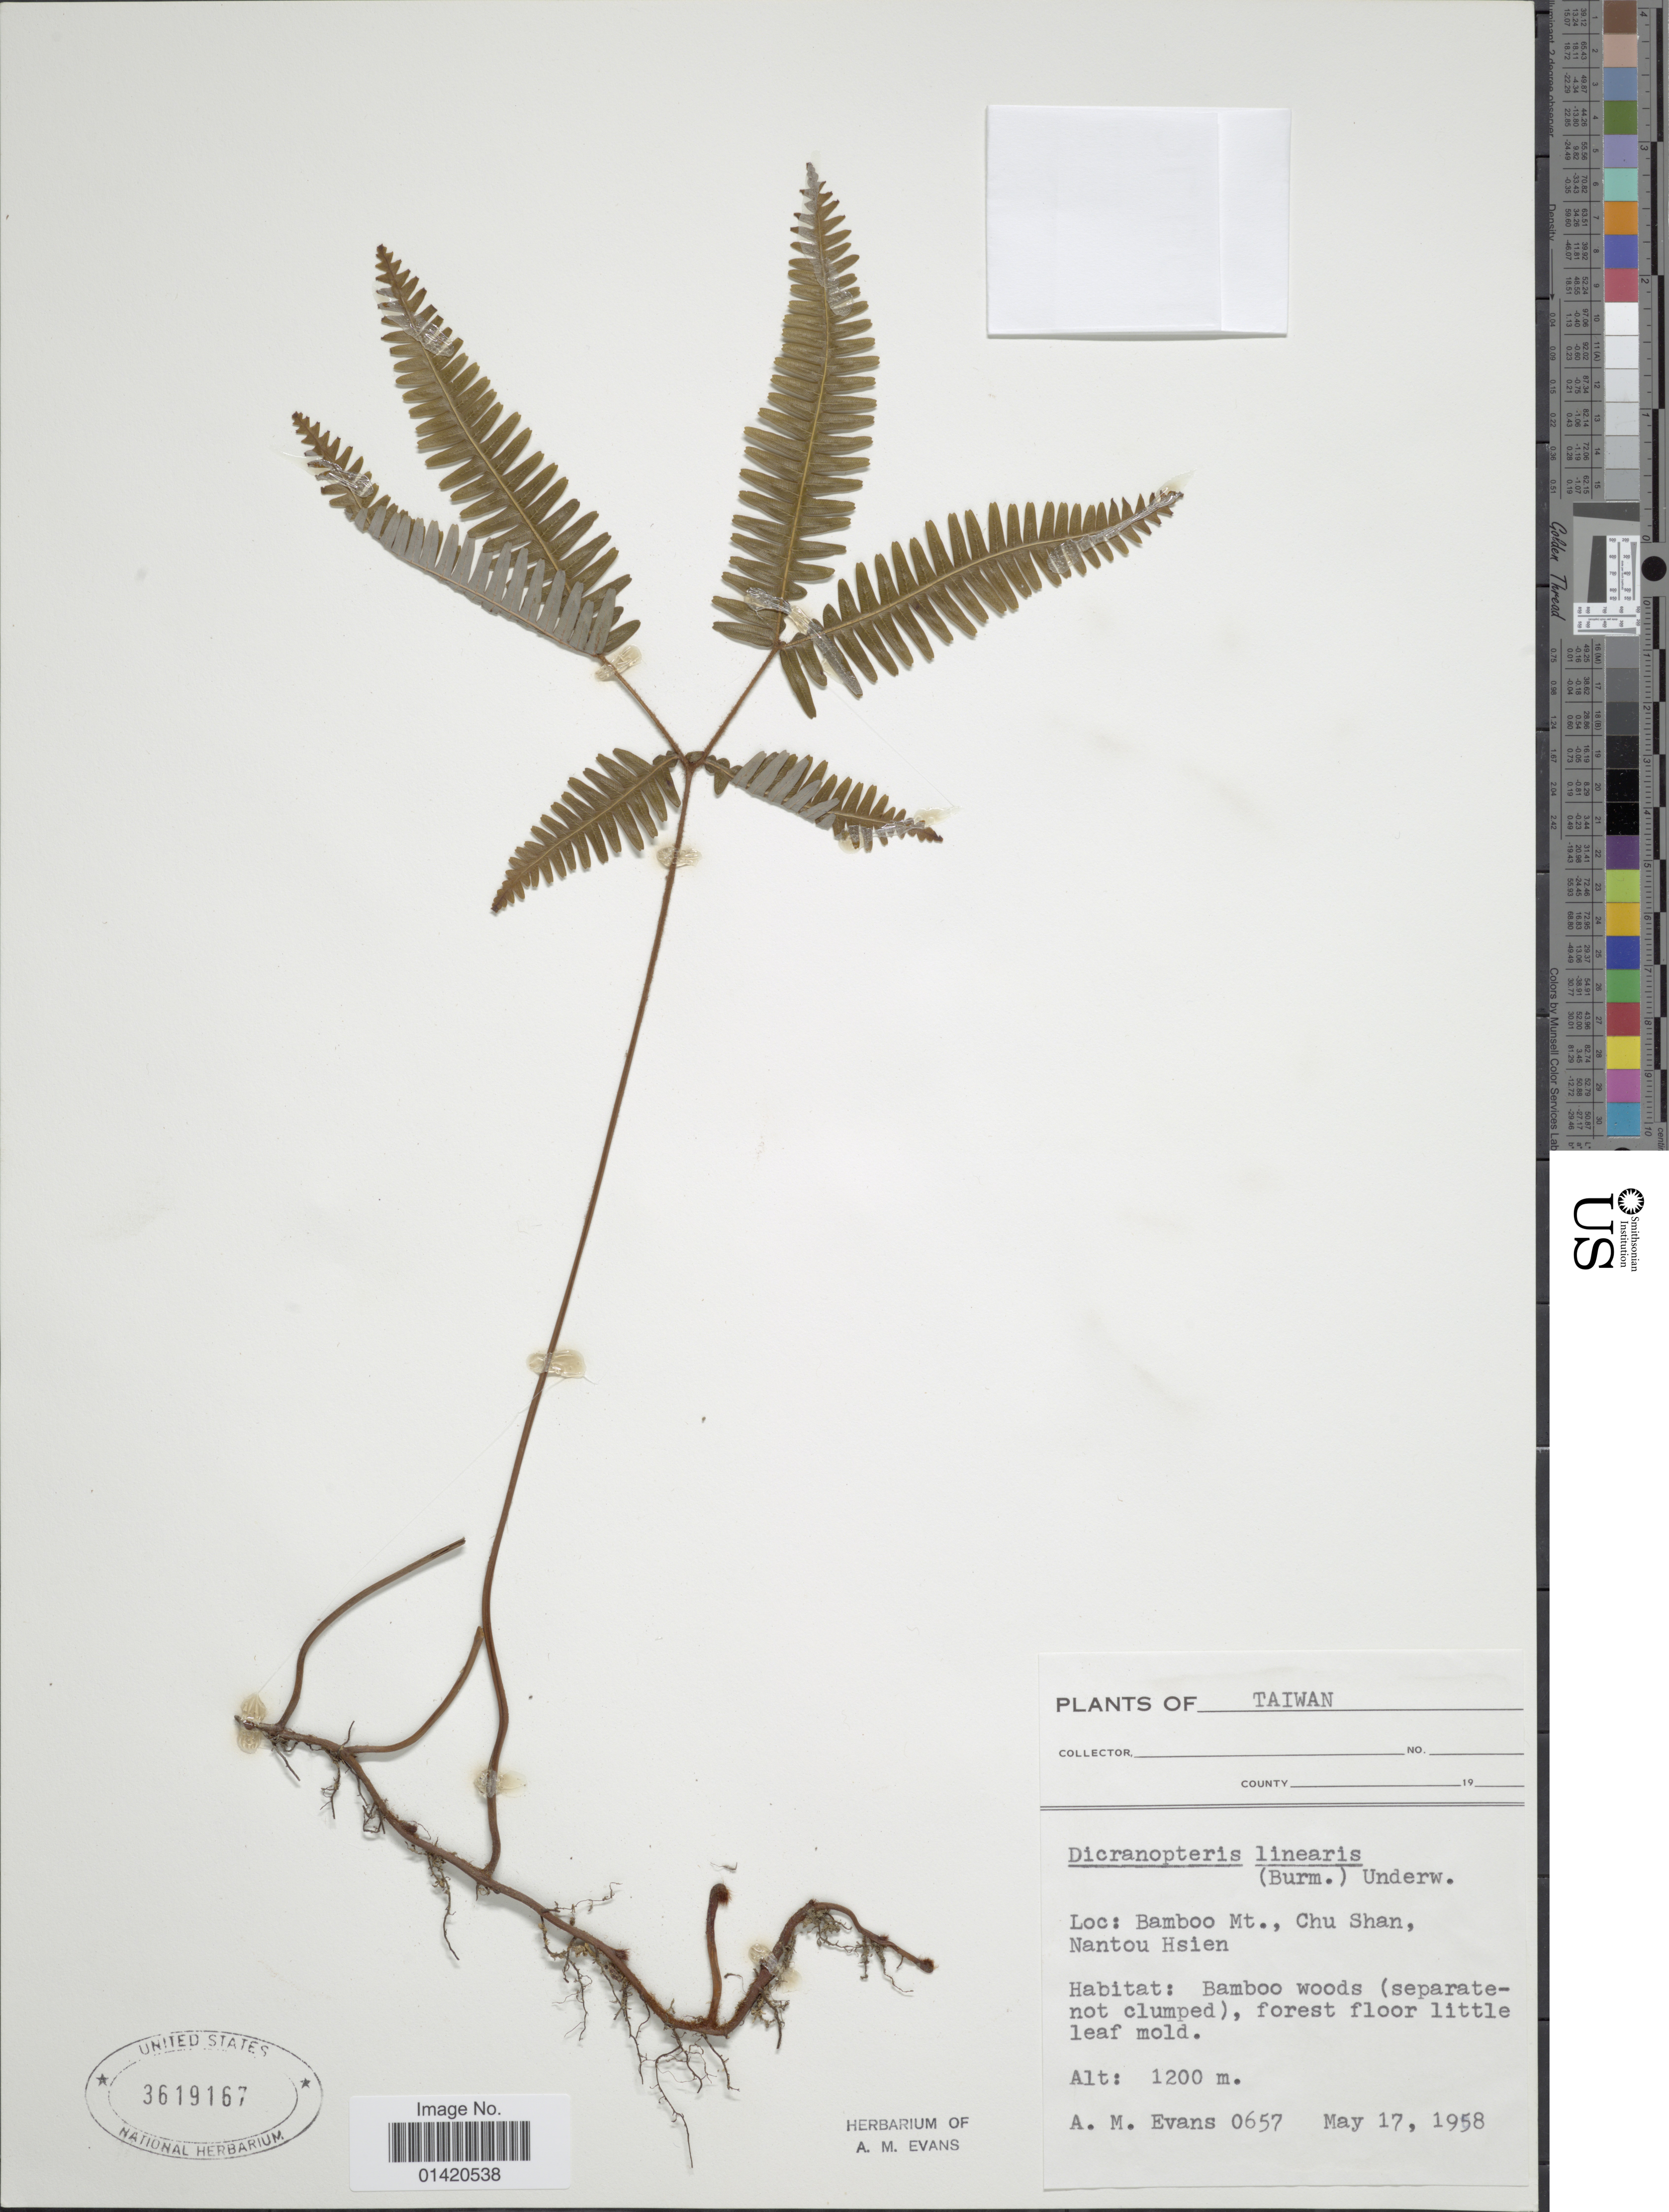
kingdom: Plantae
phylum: Tracheophyta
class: Polypodiopsida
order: Gleicheniales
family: Gleicheniaceae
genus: Dicranopteris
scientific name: Dicranopteris linearis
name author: (Burm. f.) Underw.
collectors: A. M. Evans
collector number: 657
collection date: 1958-05-17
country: Taiwan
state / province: Nantou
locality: Bamboo Mt., Chu Shan, Nantou Hsien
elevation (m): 1200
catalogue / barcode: US 3619167